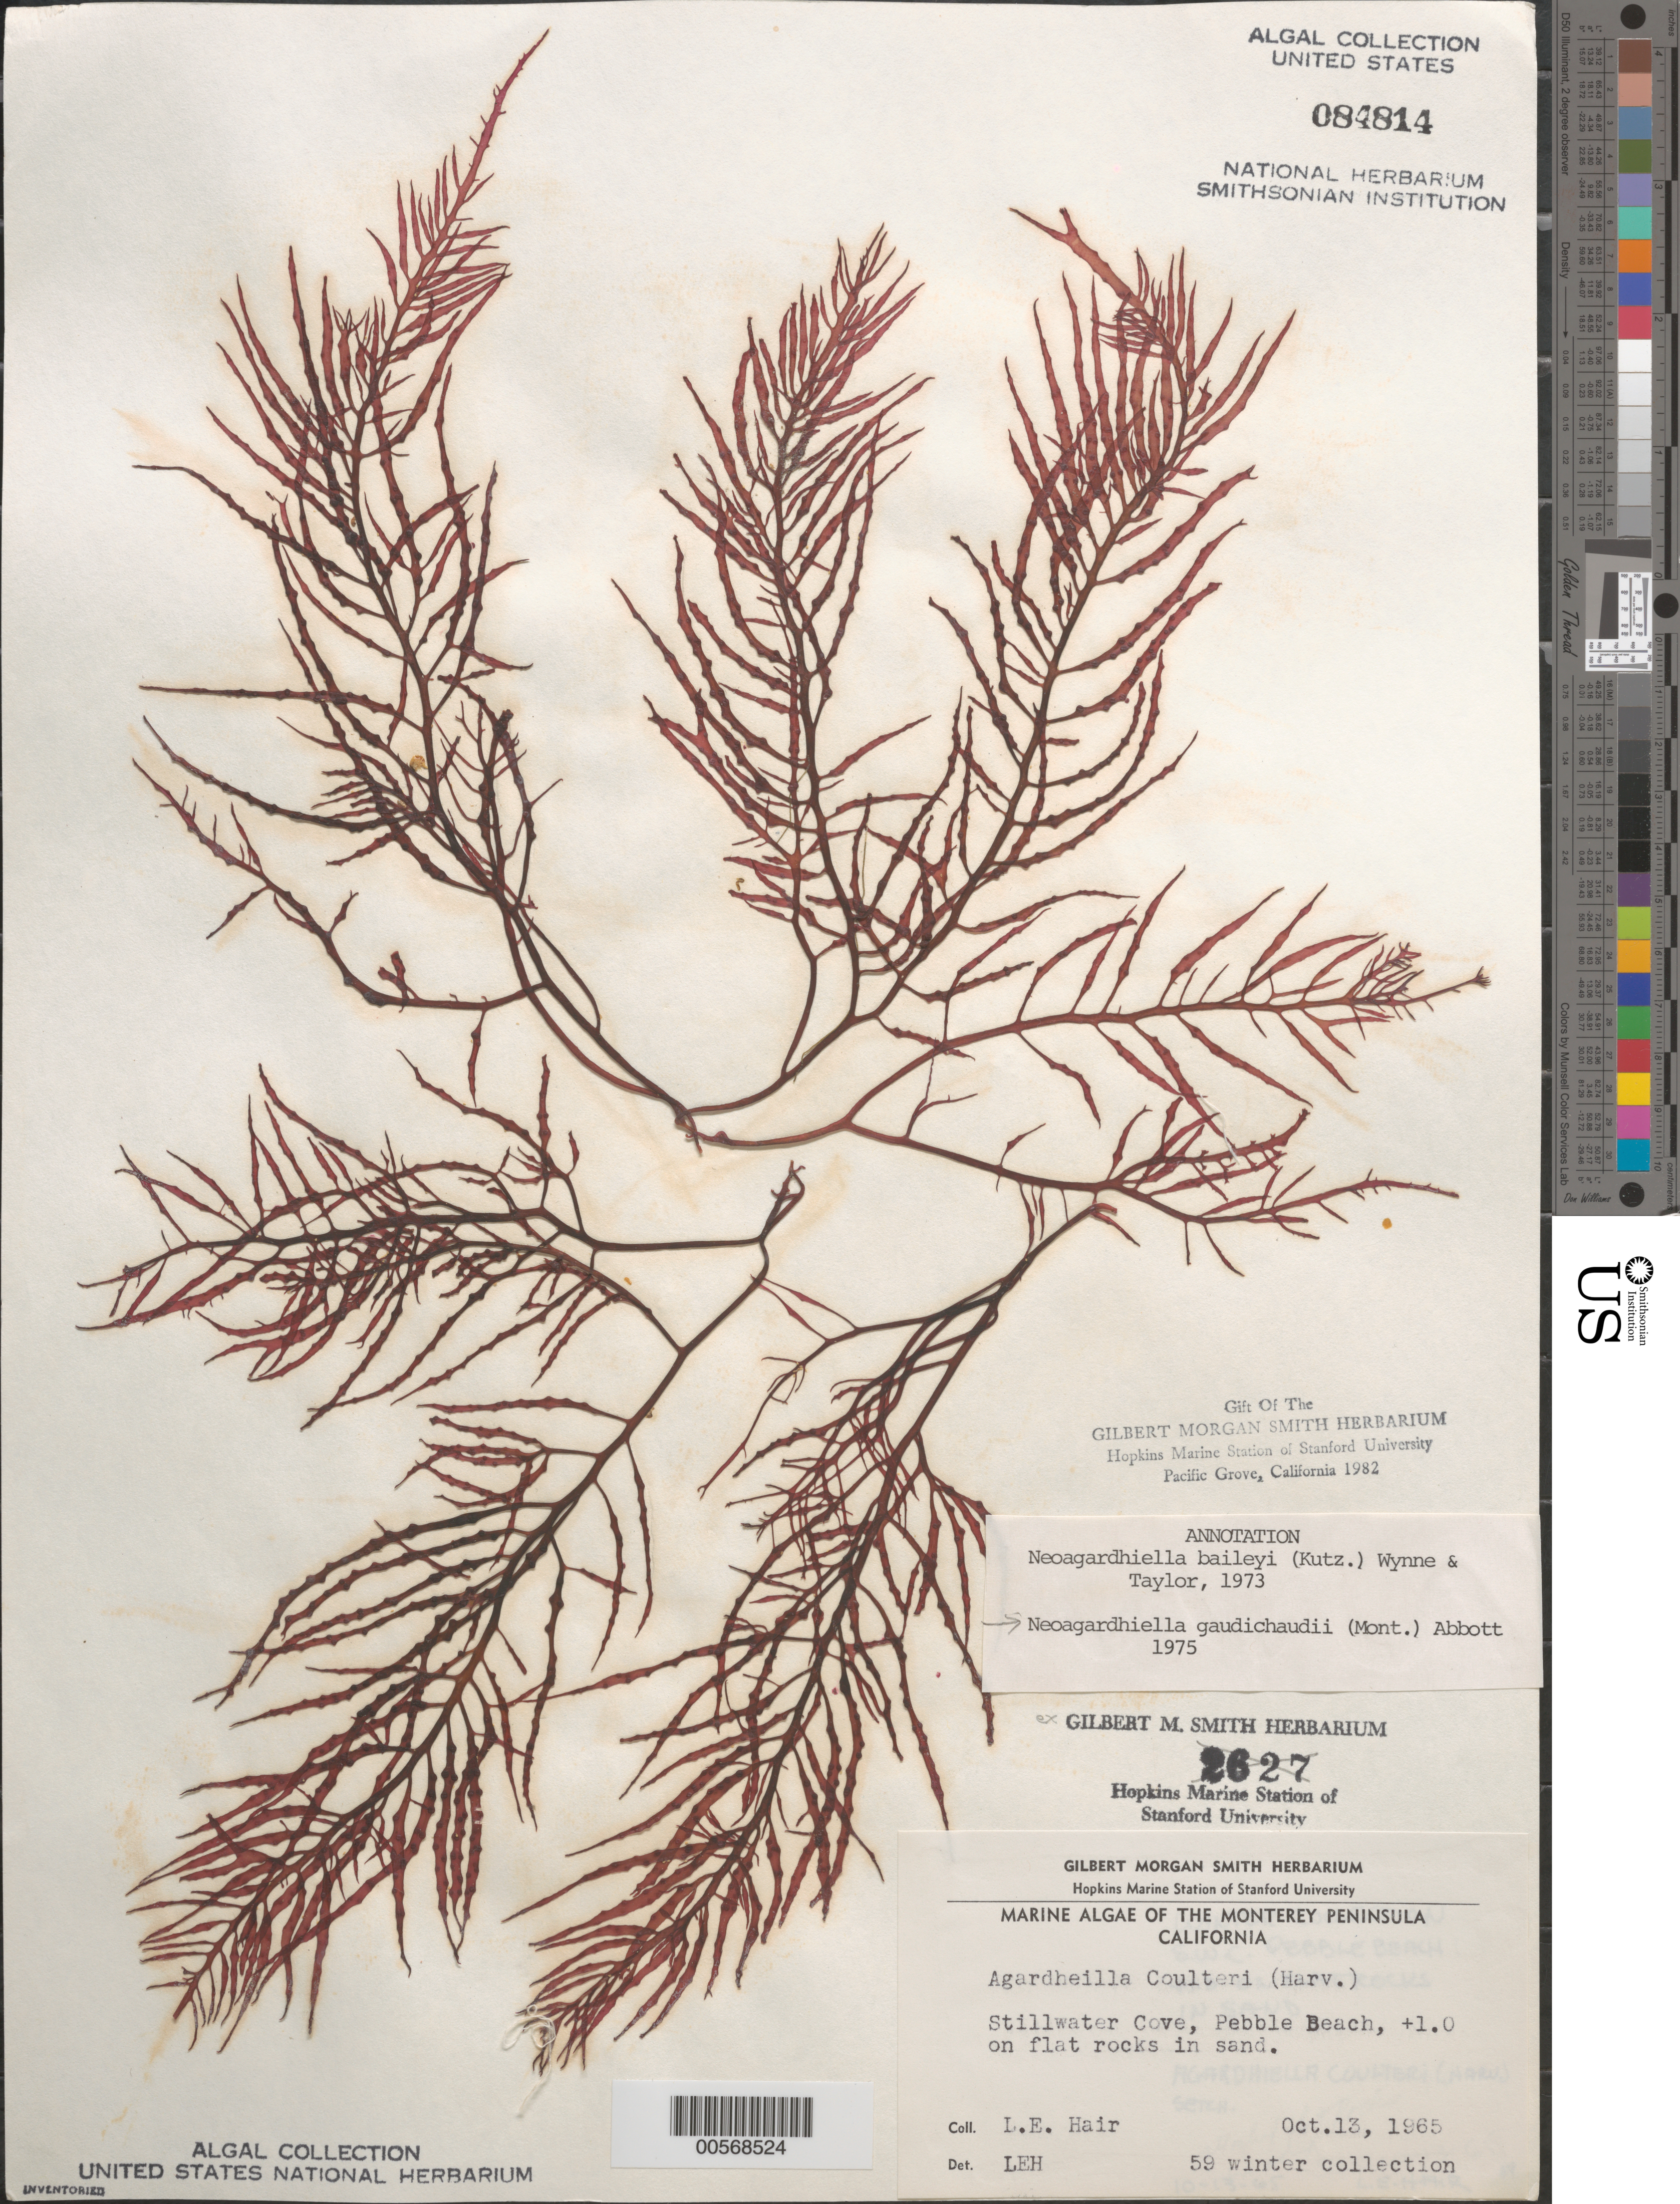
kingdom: Plantae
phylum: Rhodophyta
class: Florideophyceae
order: Gigartinales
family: Solieriaceae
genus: Sarcodiotheca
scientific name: Sarcodiotheca gaudichaudii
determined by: Algae name updating Project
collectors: L. Hair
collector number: Leh 59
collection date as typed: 13 Oct 1965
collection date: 1965-10-13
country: United States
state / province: California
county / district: Monterey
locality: Stillwater Cove, Pebble Beach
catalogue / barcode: US 84814